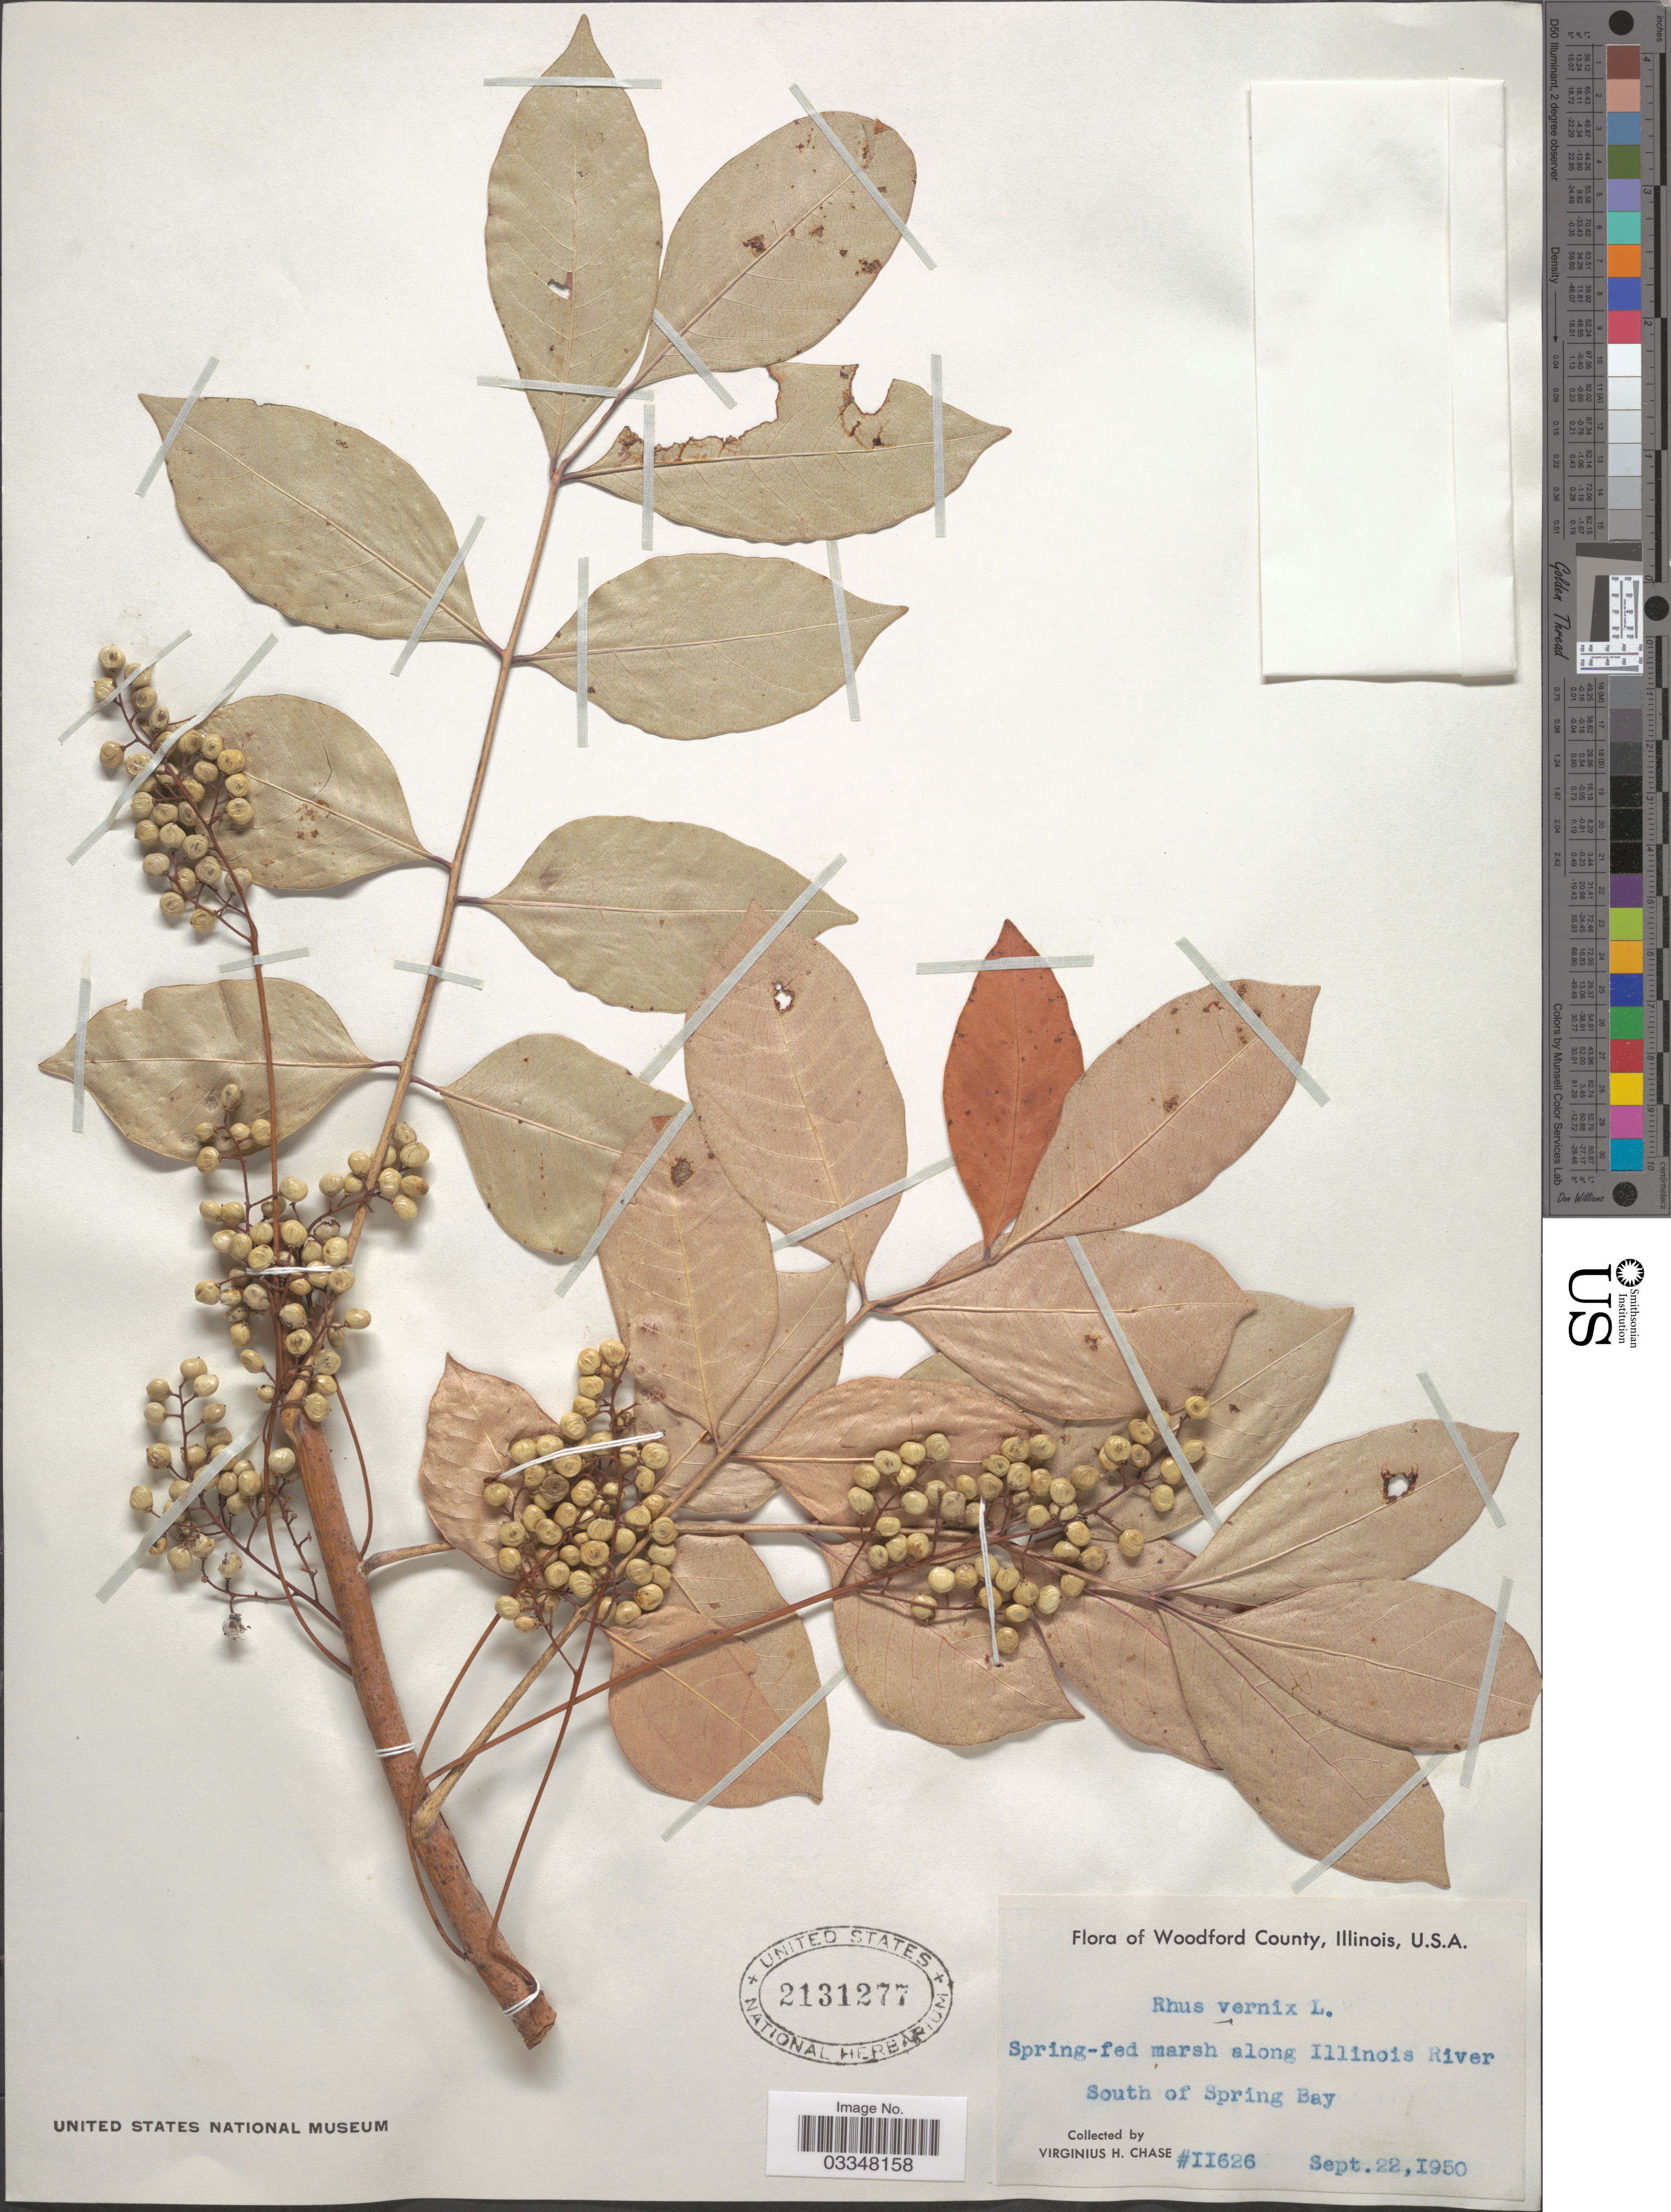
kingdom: Plantae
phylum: Tracheophyta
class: Magnoliopsida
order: Sapindales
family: Anacardiaceae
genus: Toxicodendron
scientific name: Toxicodendron vernix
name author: (L.) Kuntze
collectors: V. H. Chase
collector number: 11626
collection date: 1950-09-22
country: United States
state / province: Illinois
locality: Woodford County. Along Illinois River. South of Spring Bay.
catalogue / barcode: US 2131277